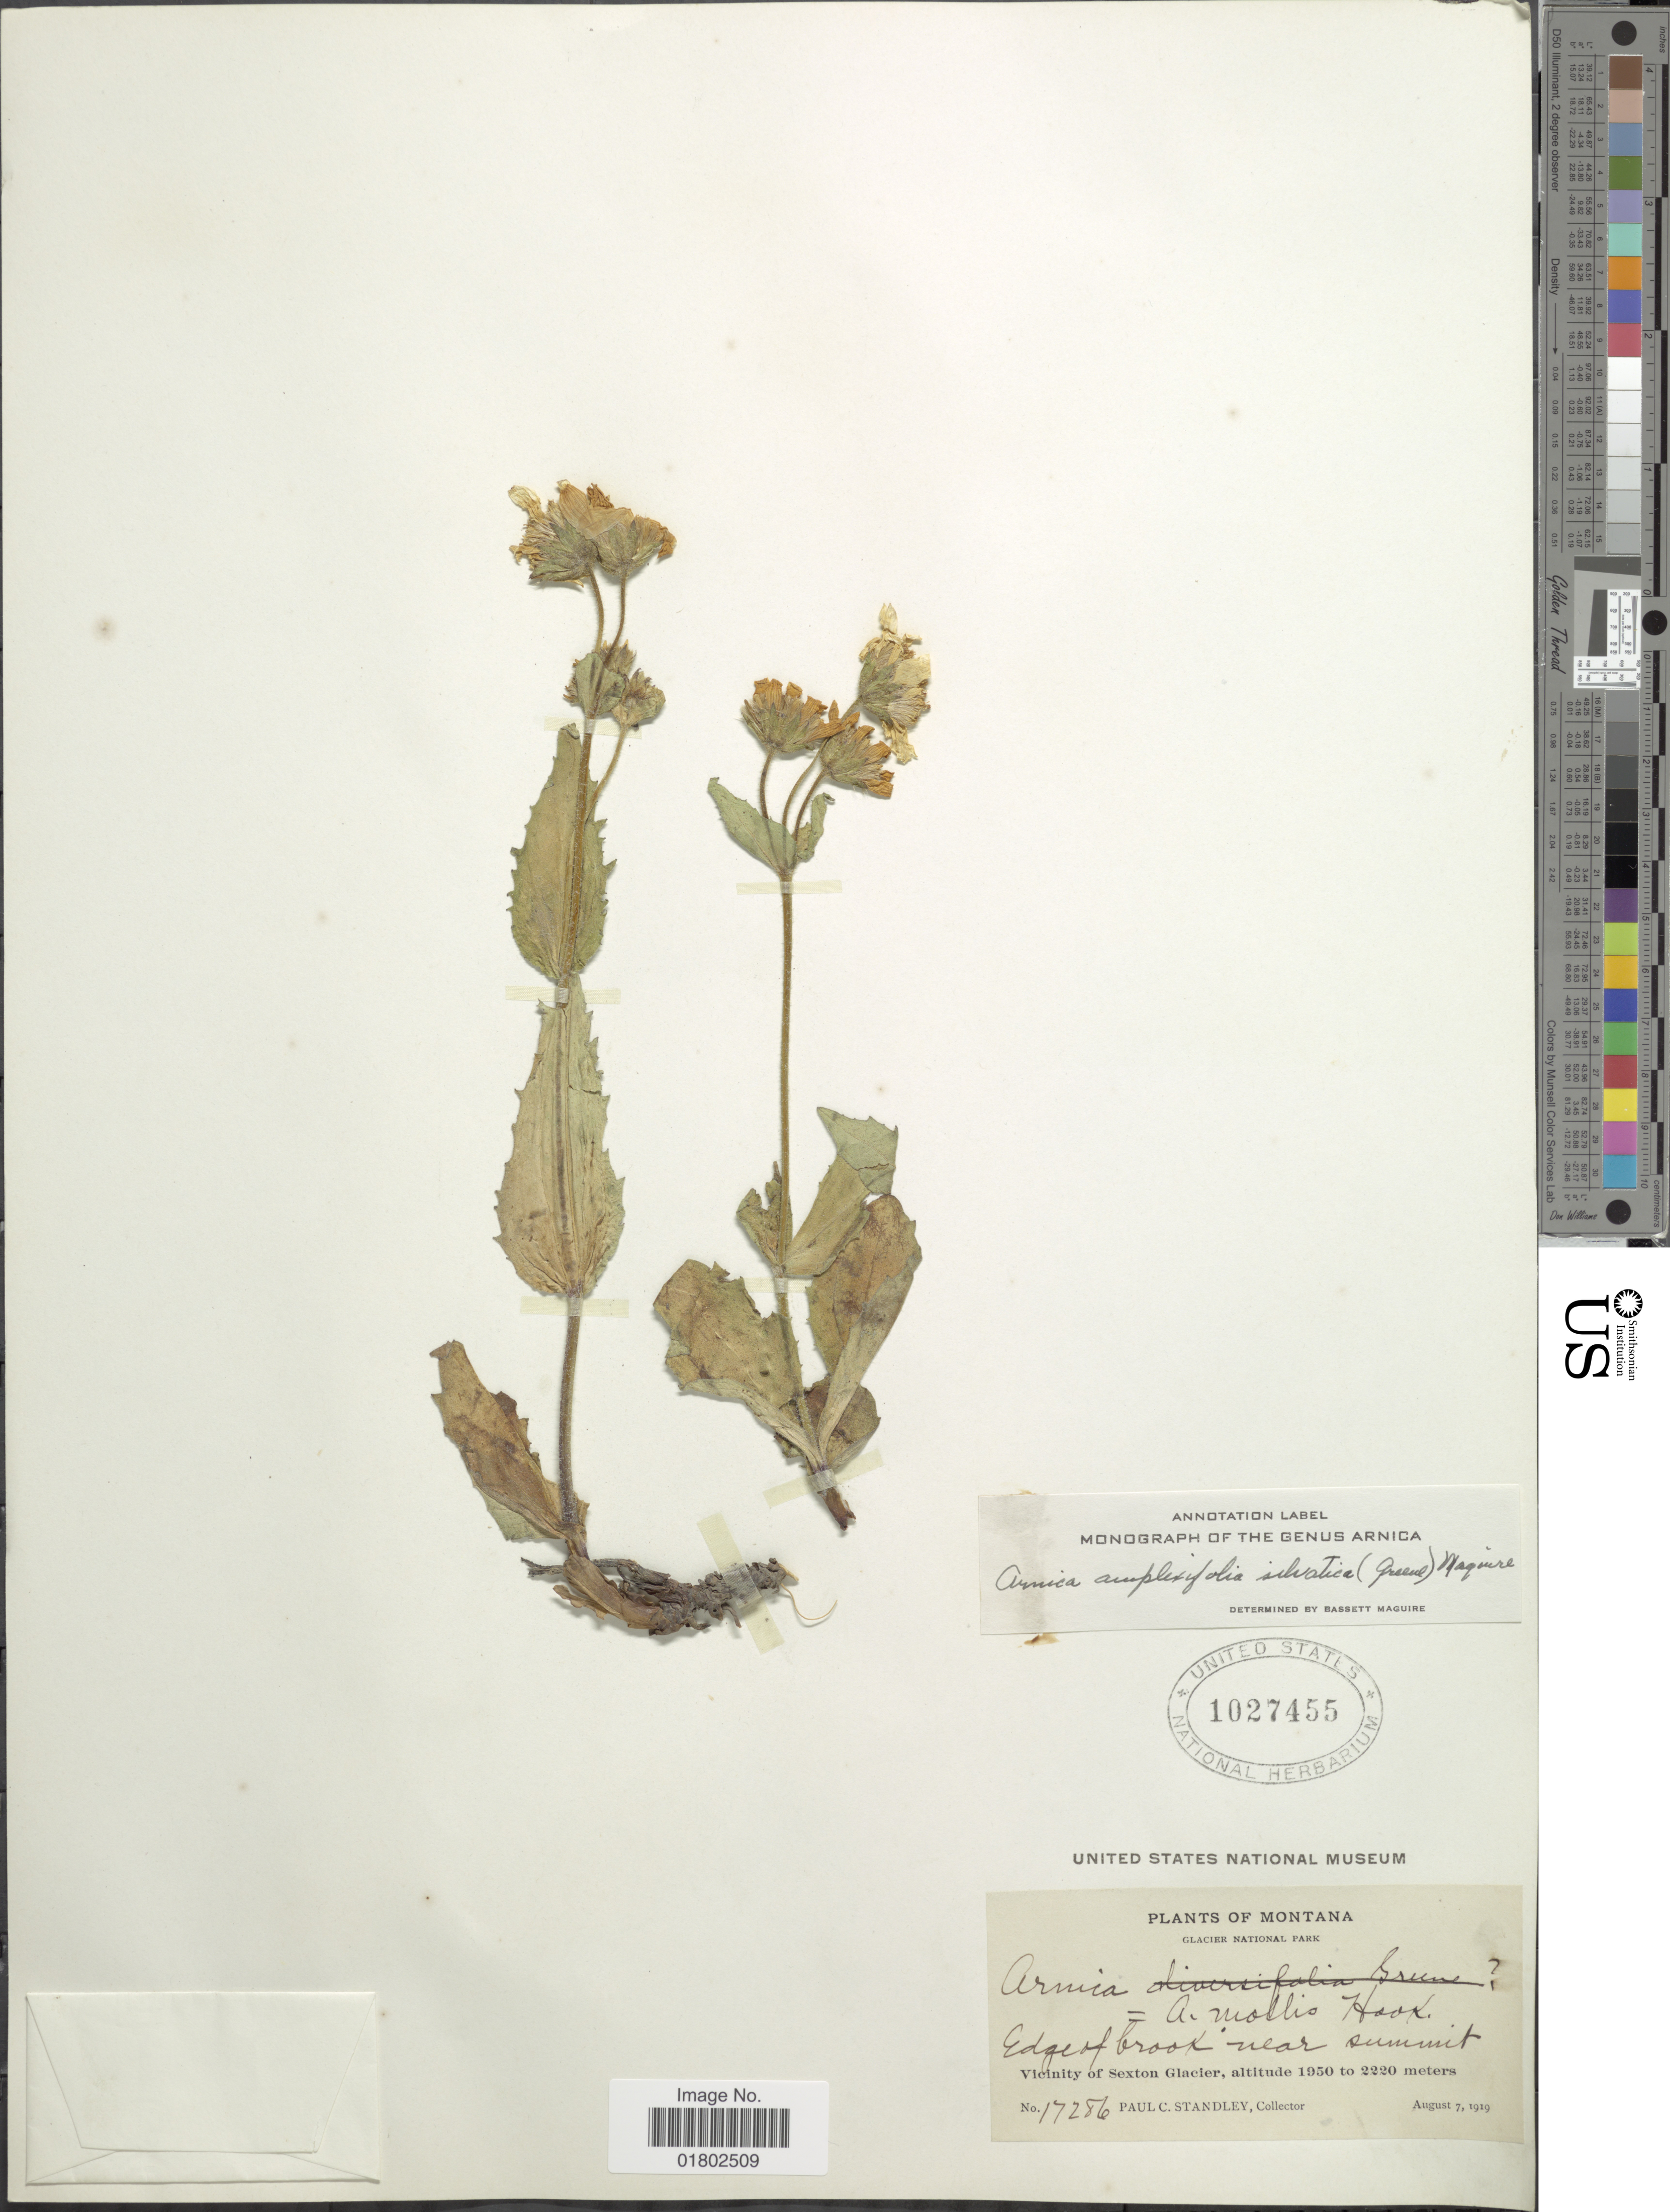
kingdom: Plantae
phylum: Tracheophyta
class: Magnoliopsida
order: Asterales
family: Asteraceae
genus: Arnica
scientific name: Arnica amplexifolia subsp. genuina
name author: Maguire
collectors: P. C. Standley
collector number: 17286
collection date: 1919-08-07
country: United States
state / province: Montana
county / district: Glacier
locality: Glacier National Park, Edge of brook near summit, Vicinity of Sexton Glacier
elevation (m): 1950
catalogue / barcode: US 1027455